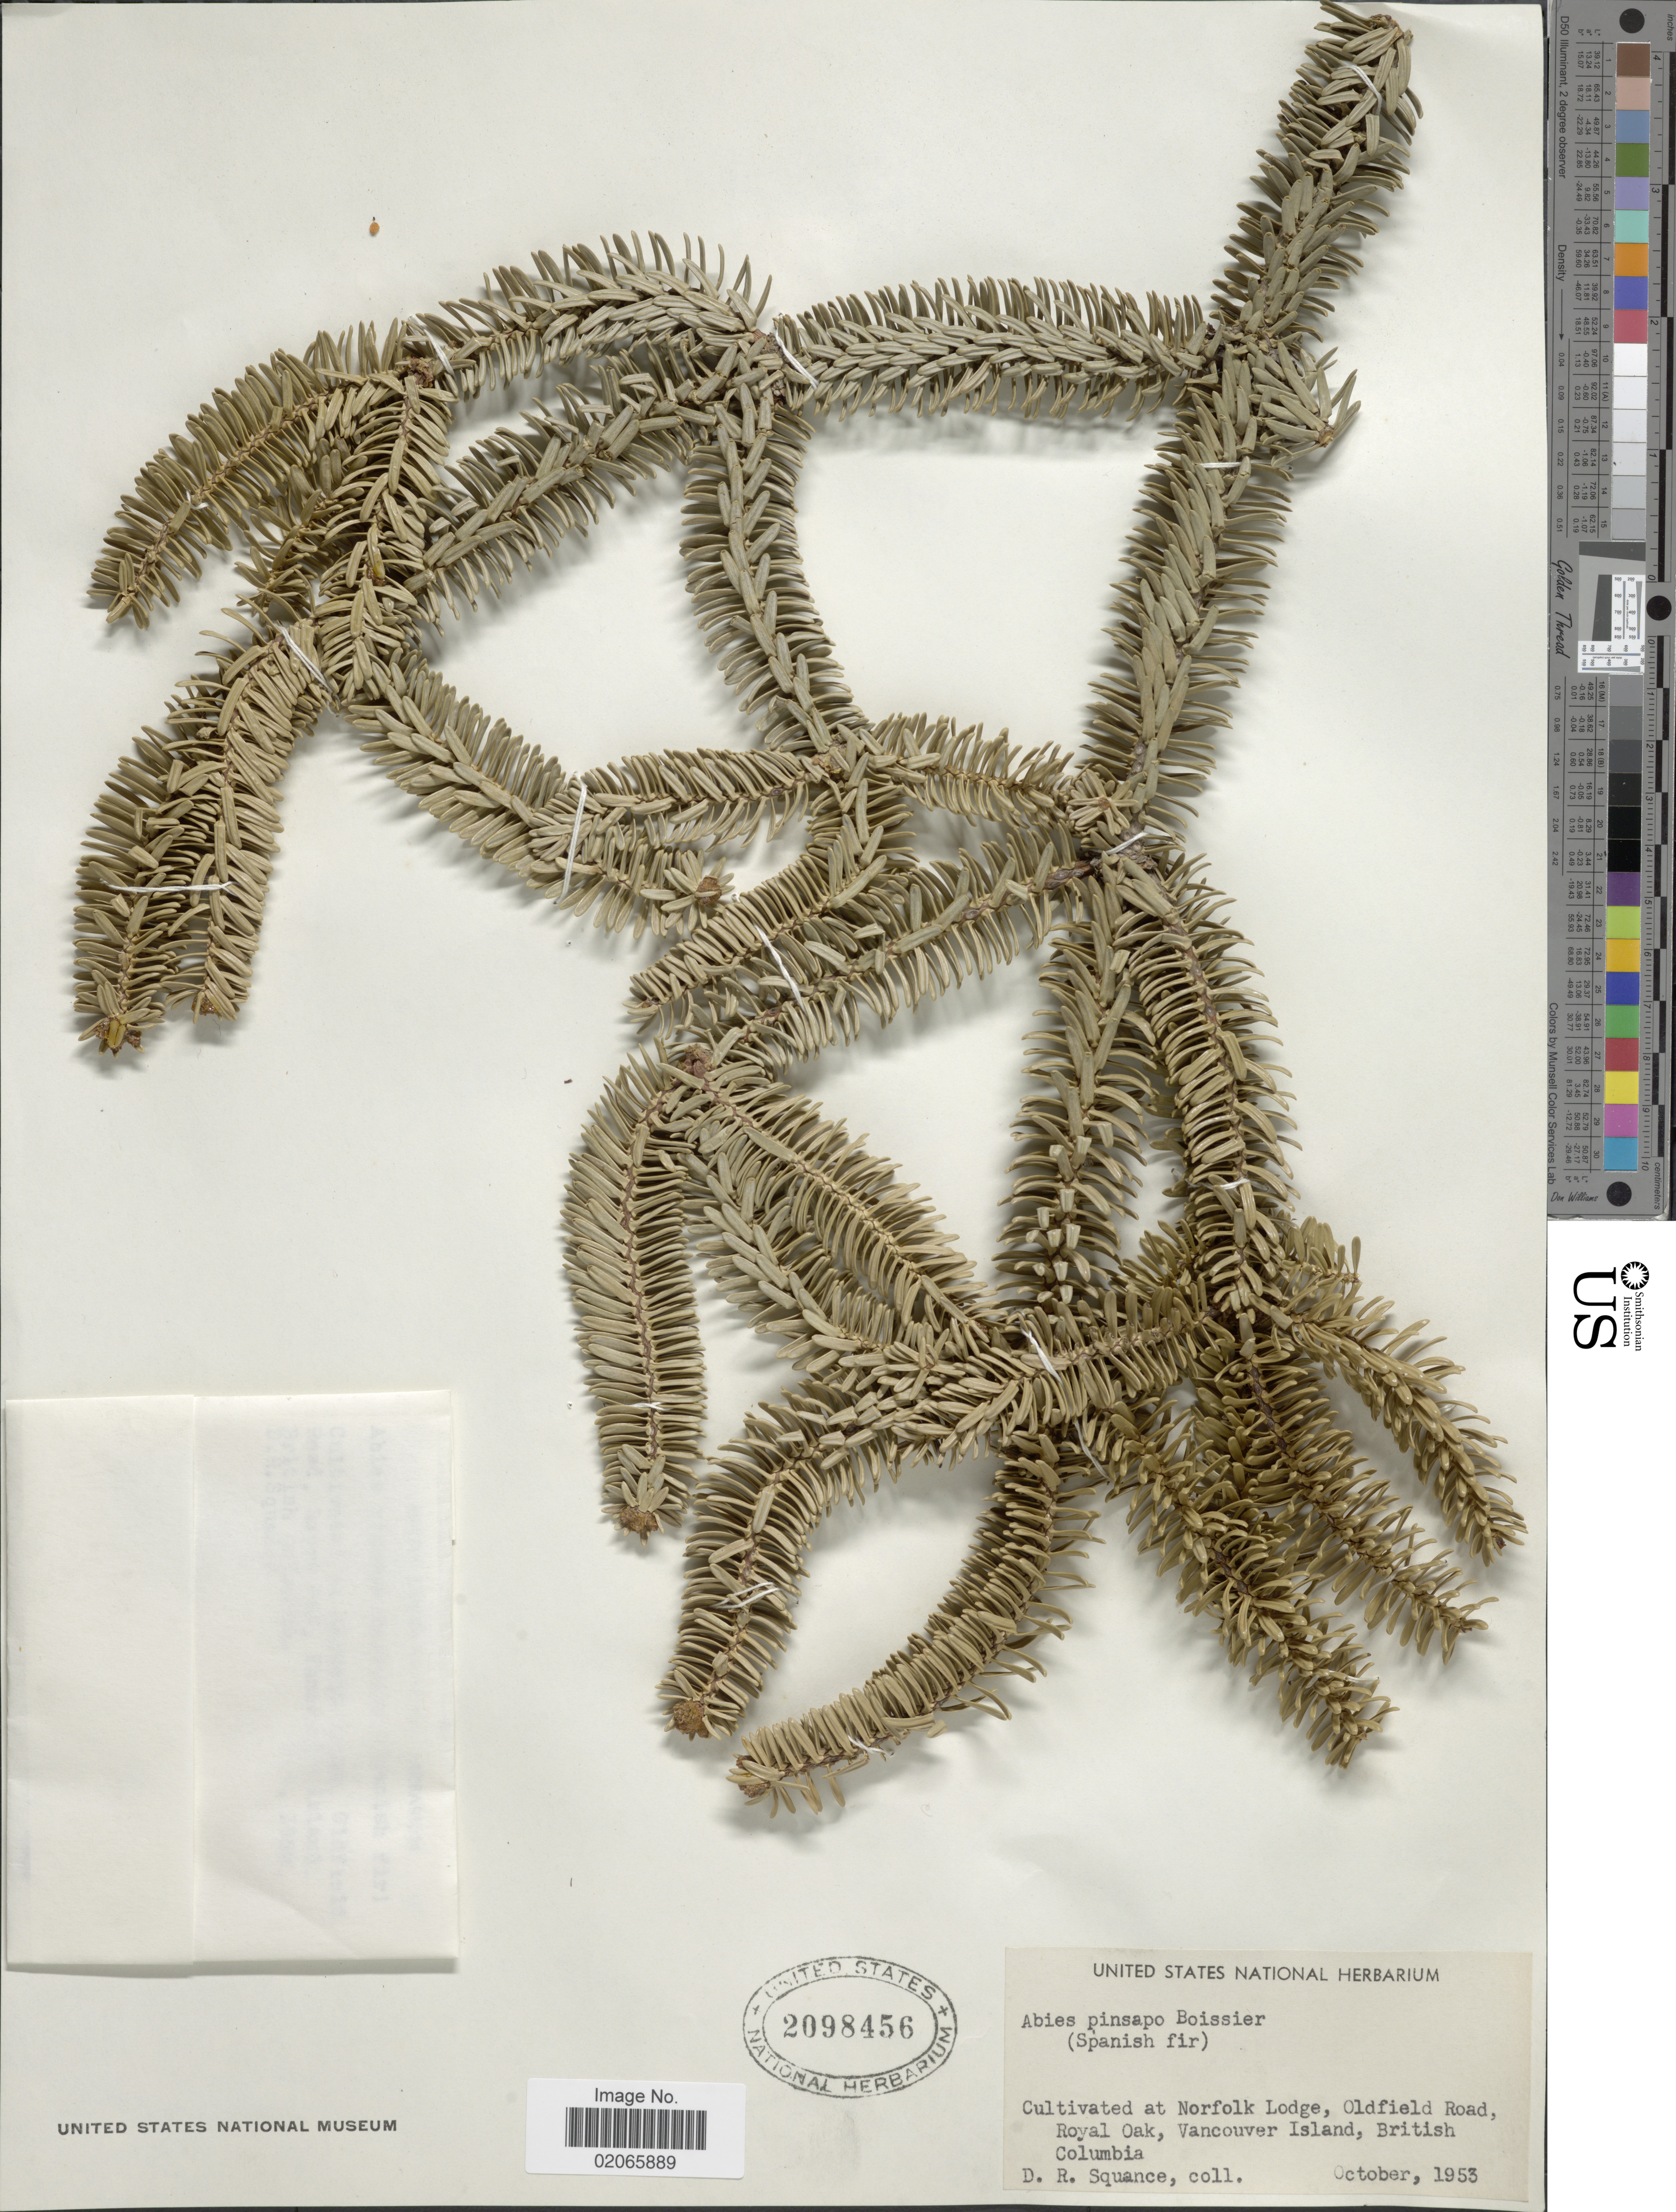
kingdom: Plantae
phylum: Tracheophyta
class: Pinopsida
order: Pinales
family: Pinaceae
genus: Abies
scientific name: Abies pinsapo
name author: Boiss.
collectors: D. Squance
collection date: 1953-10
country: Canada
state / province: British Columbia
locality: Cultivated at Norfolk Lodge, Oldfield Road, Royal Oak, Vancouver Island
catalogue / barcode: US 2098456